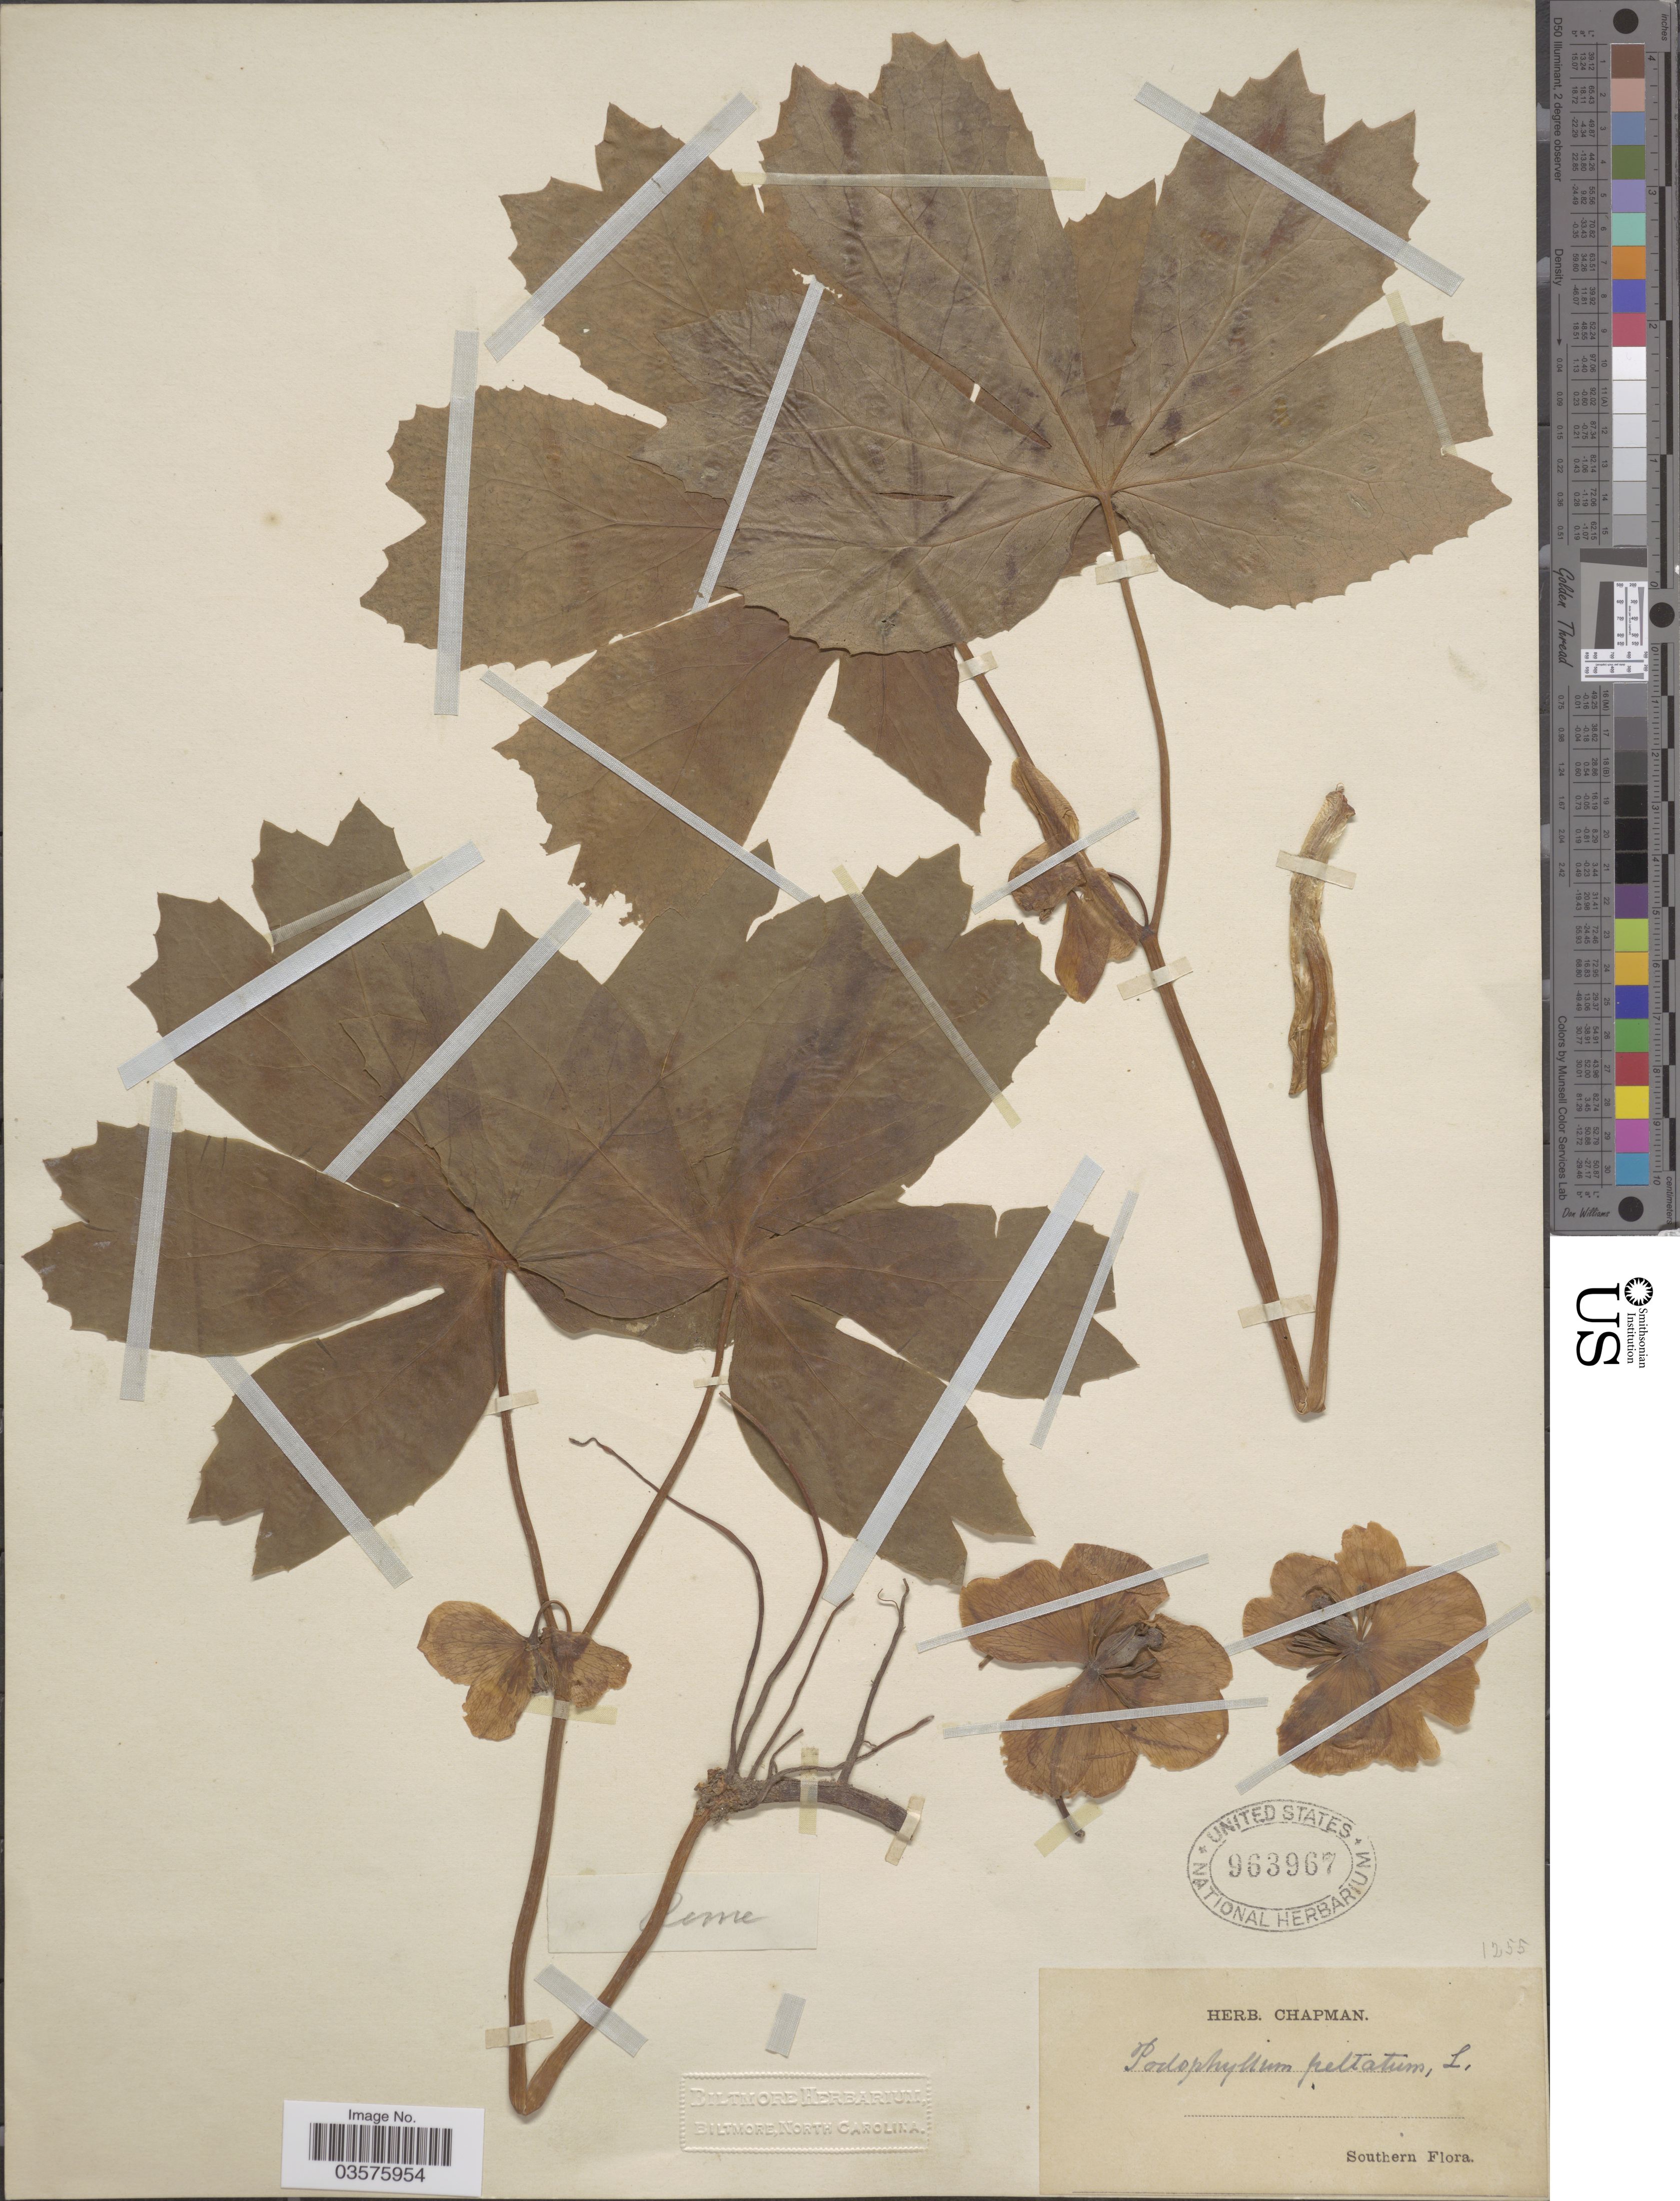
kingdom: Plantae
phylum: Tracheophyta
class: Magnoliopsida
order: Ranunculales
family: Berberidaceae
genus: Podophyllum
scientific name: Podophyllum peltatum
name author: L.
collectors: ex herb. Chapman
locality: Southern.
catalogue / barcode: US 963967